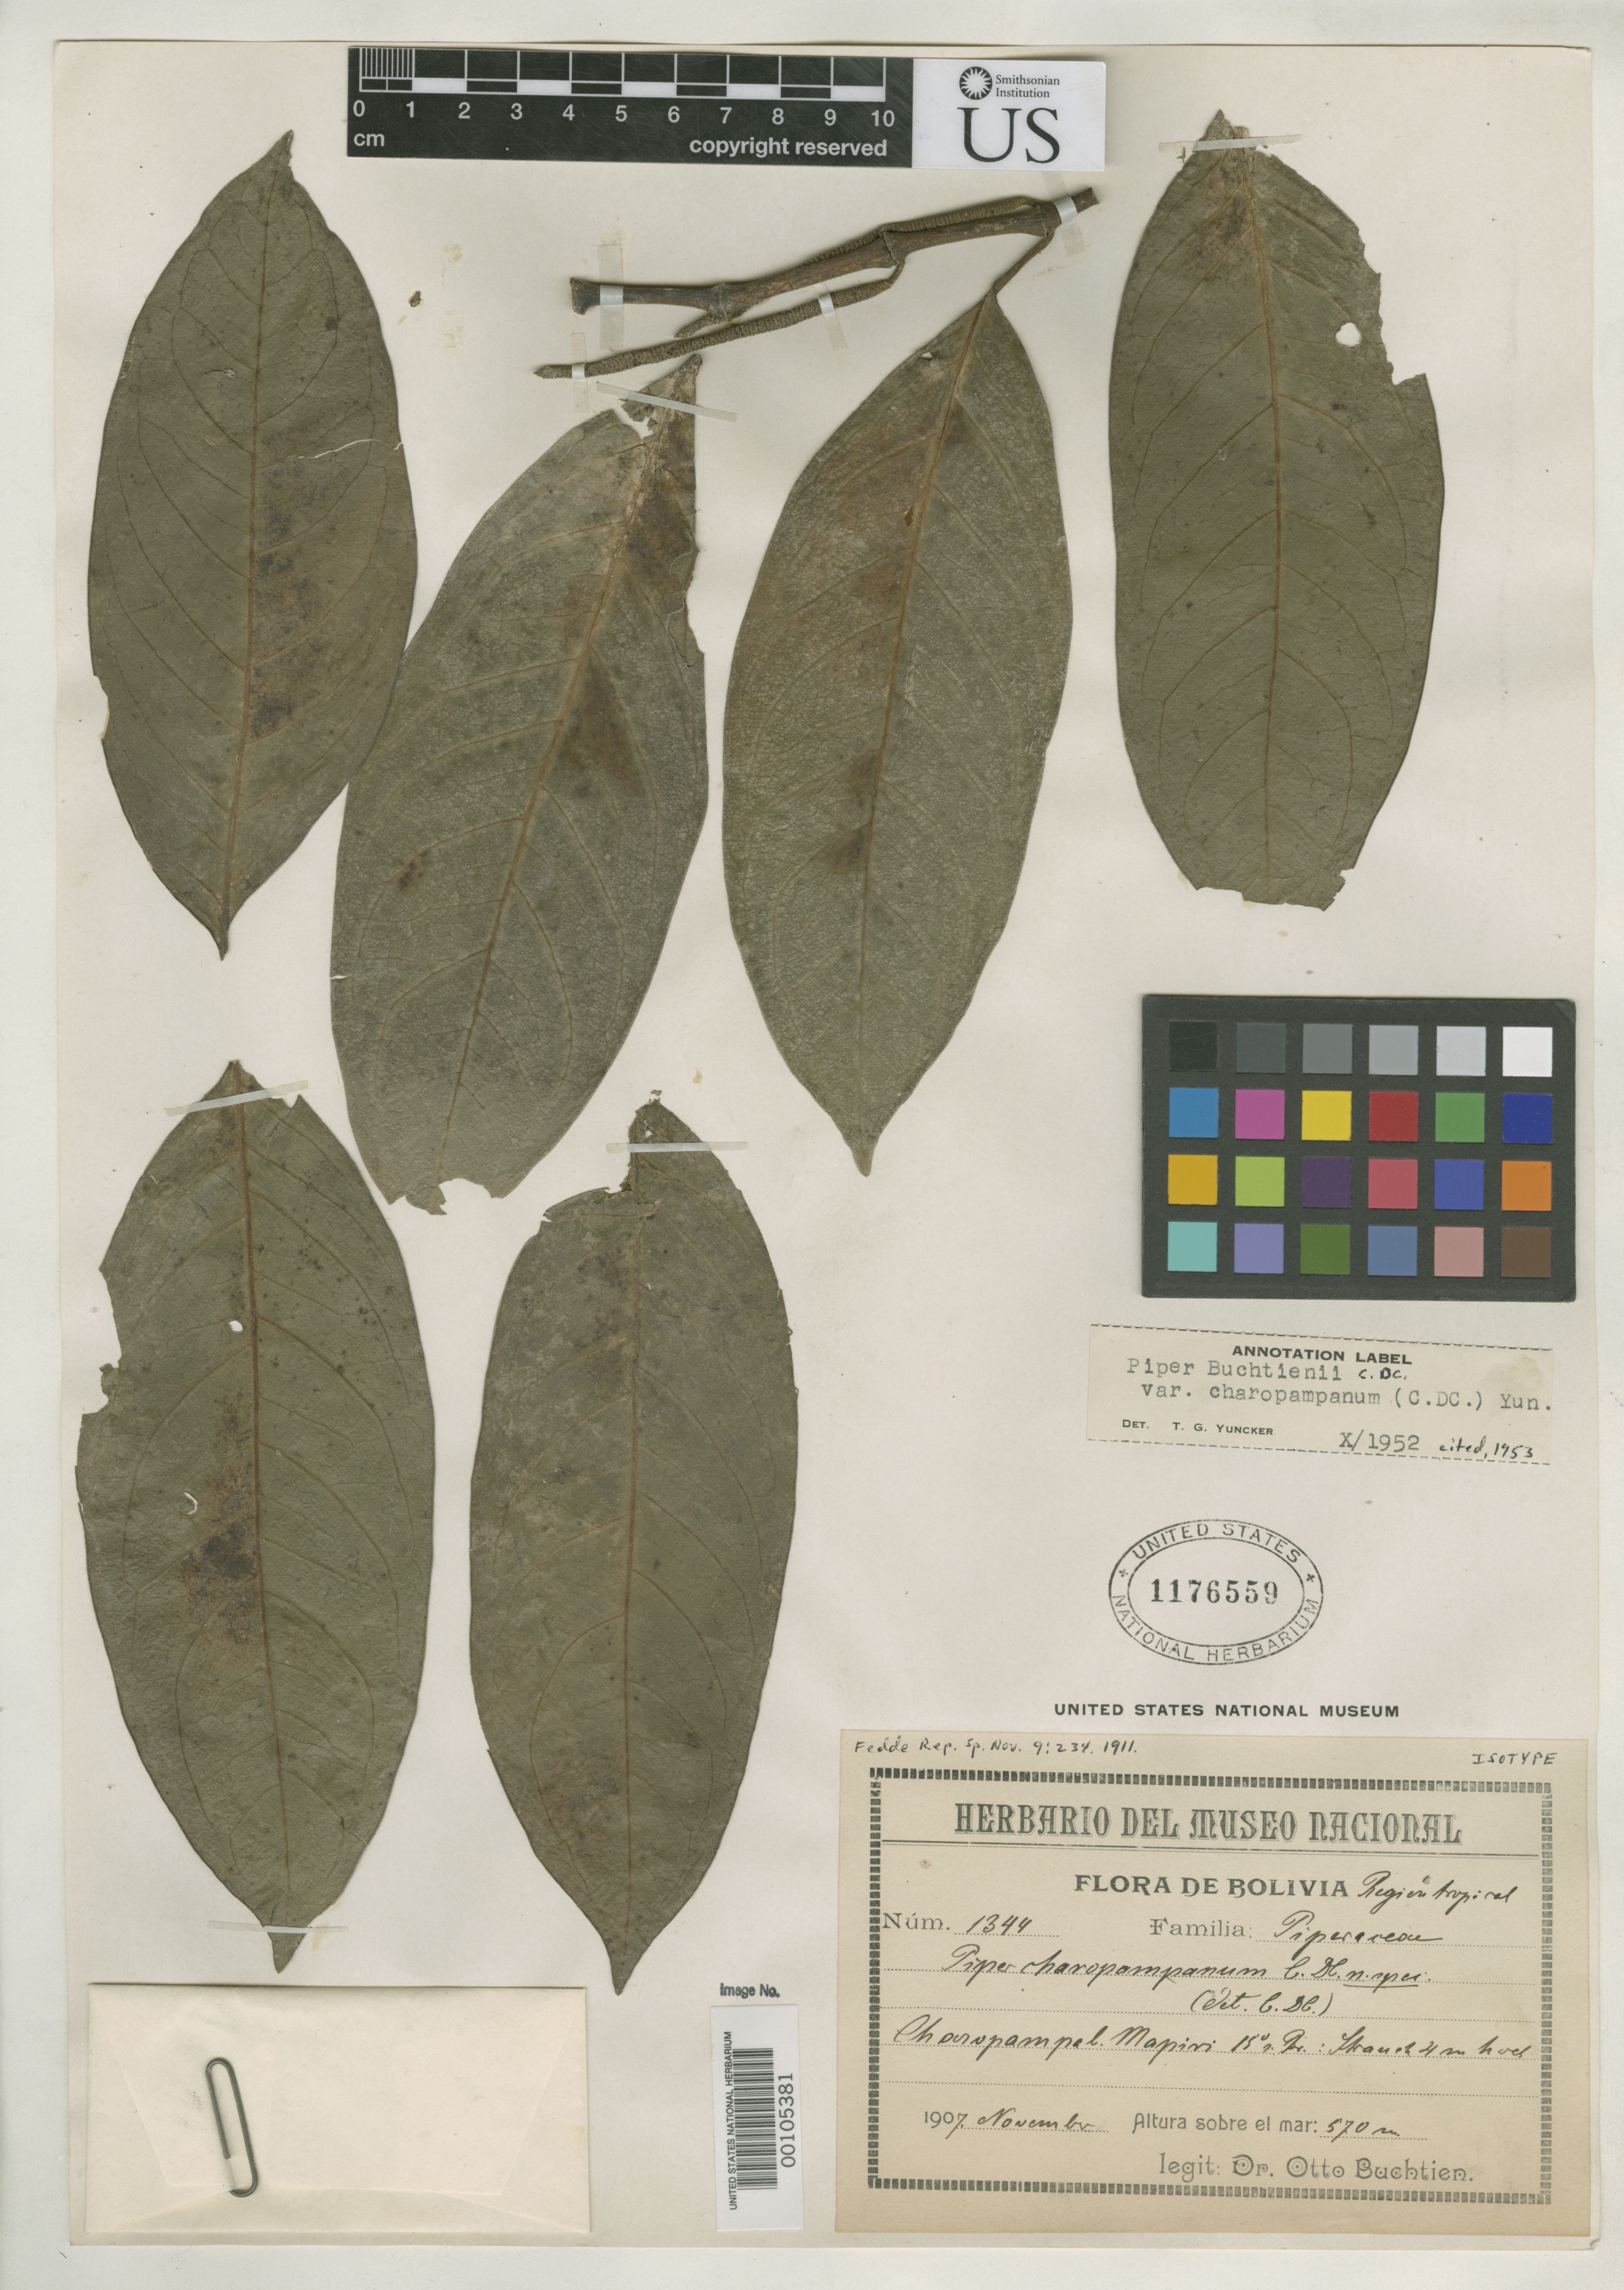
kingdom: Plantae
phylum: Tracheophyta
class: Magnoliopsida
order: Piperales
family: Piperaceae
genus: Piper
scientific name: Piper charopampanum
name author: C. DC.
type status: Isotype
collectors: O. Buchtien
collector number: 1344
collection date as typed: Nov 1907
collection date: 1907-11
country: Bolivia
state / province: La Paz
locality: Charopampa, near Mapiri.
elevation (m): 570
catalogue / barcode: US 1176559